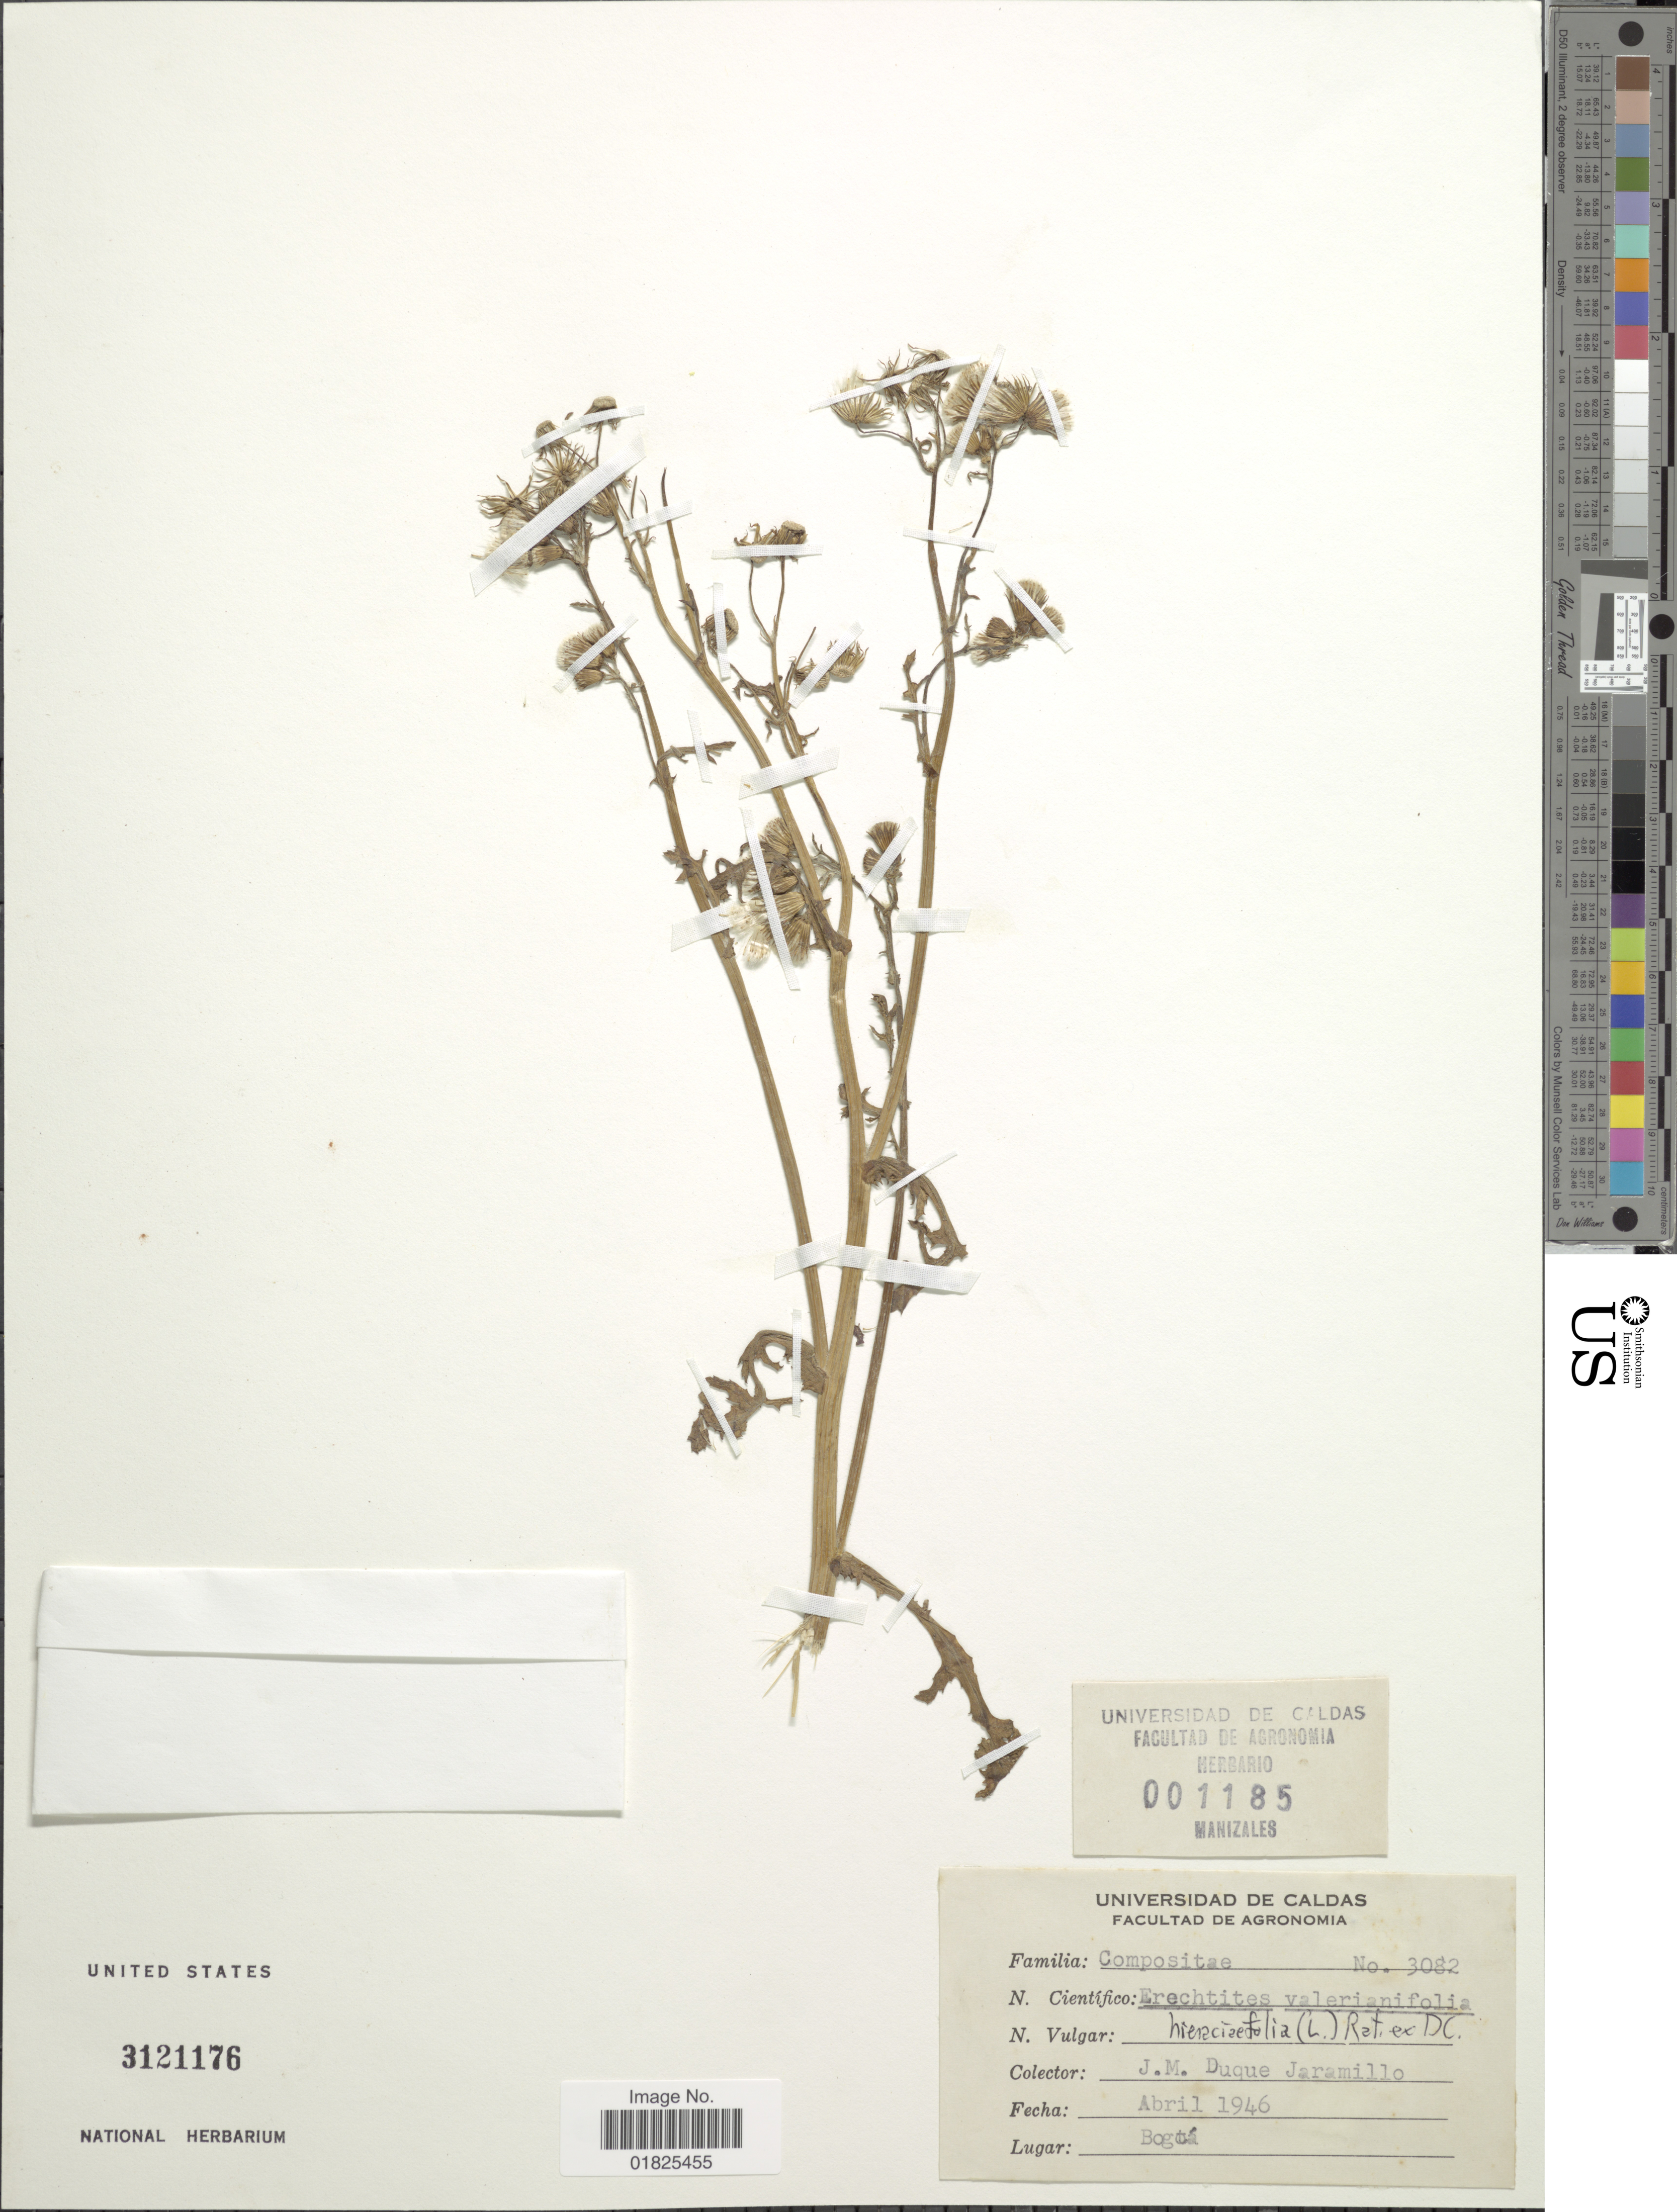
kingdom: Plantae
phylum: Tracheophyta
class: Magnoliopsida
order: Asterales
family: Asteraceae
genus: Erechtites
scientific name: Erechtites hieraciifolius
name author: (L.) Raf. ex DC.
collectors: J. M. Duque Jaramillo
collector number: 3082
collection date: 1946-04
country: Colombia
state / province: Bogota D.C.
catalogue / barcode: US 3121176